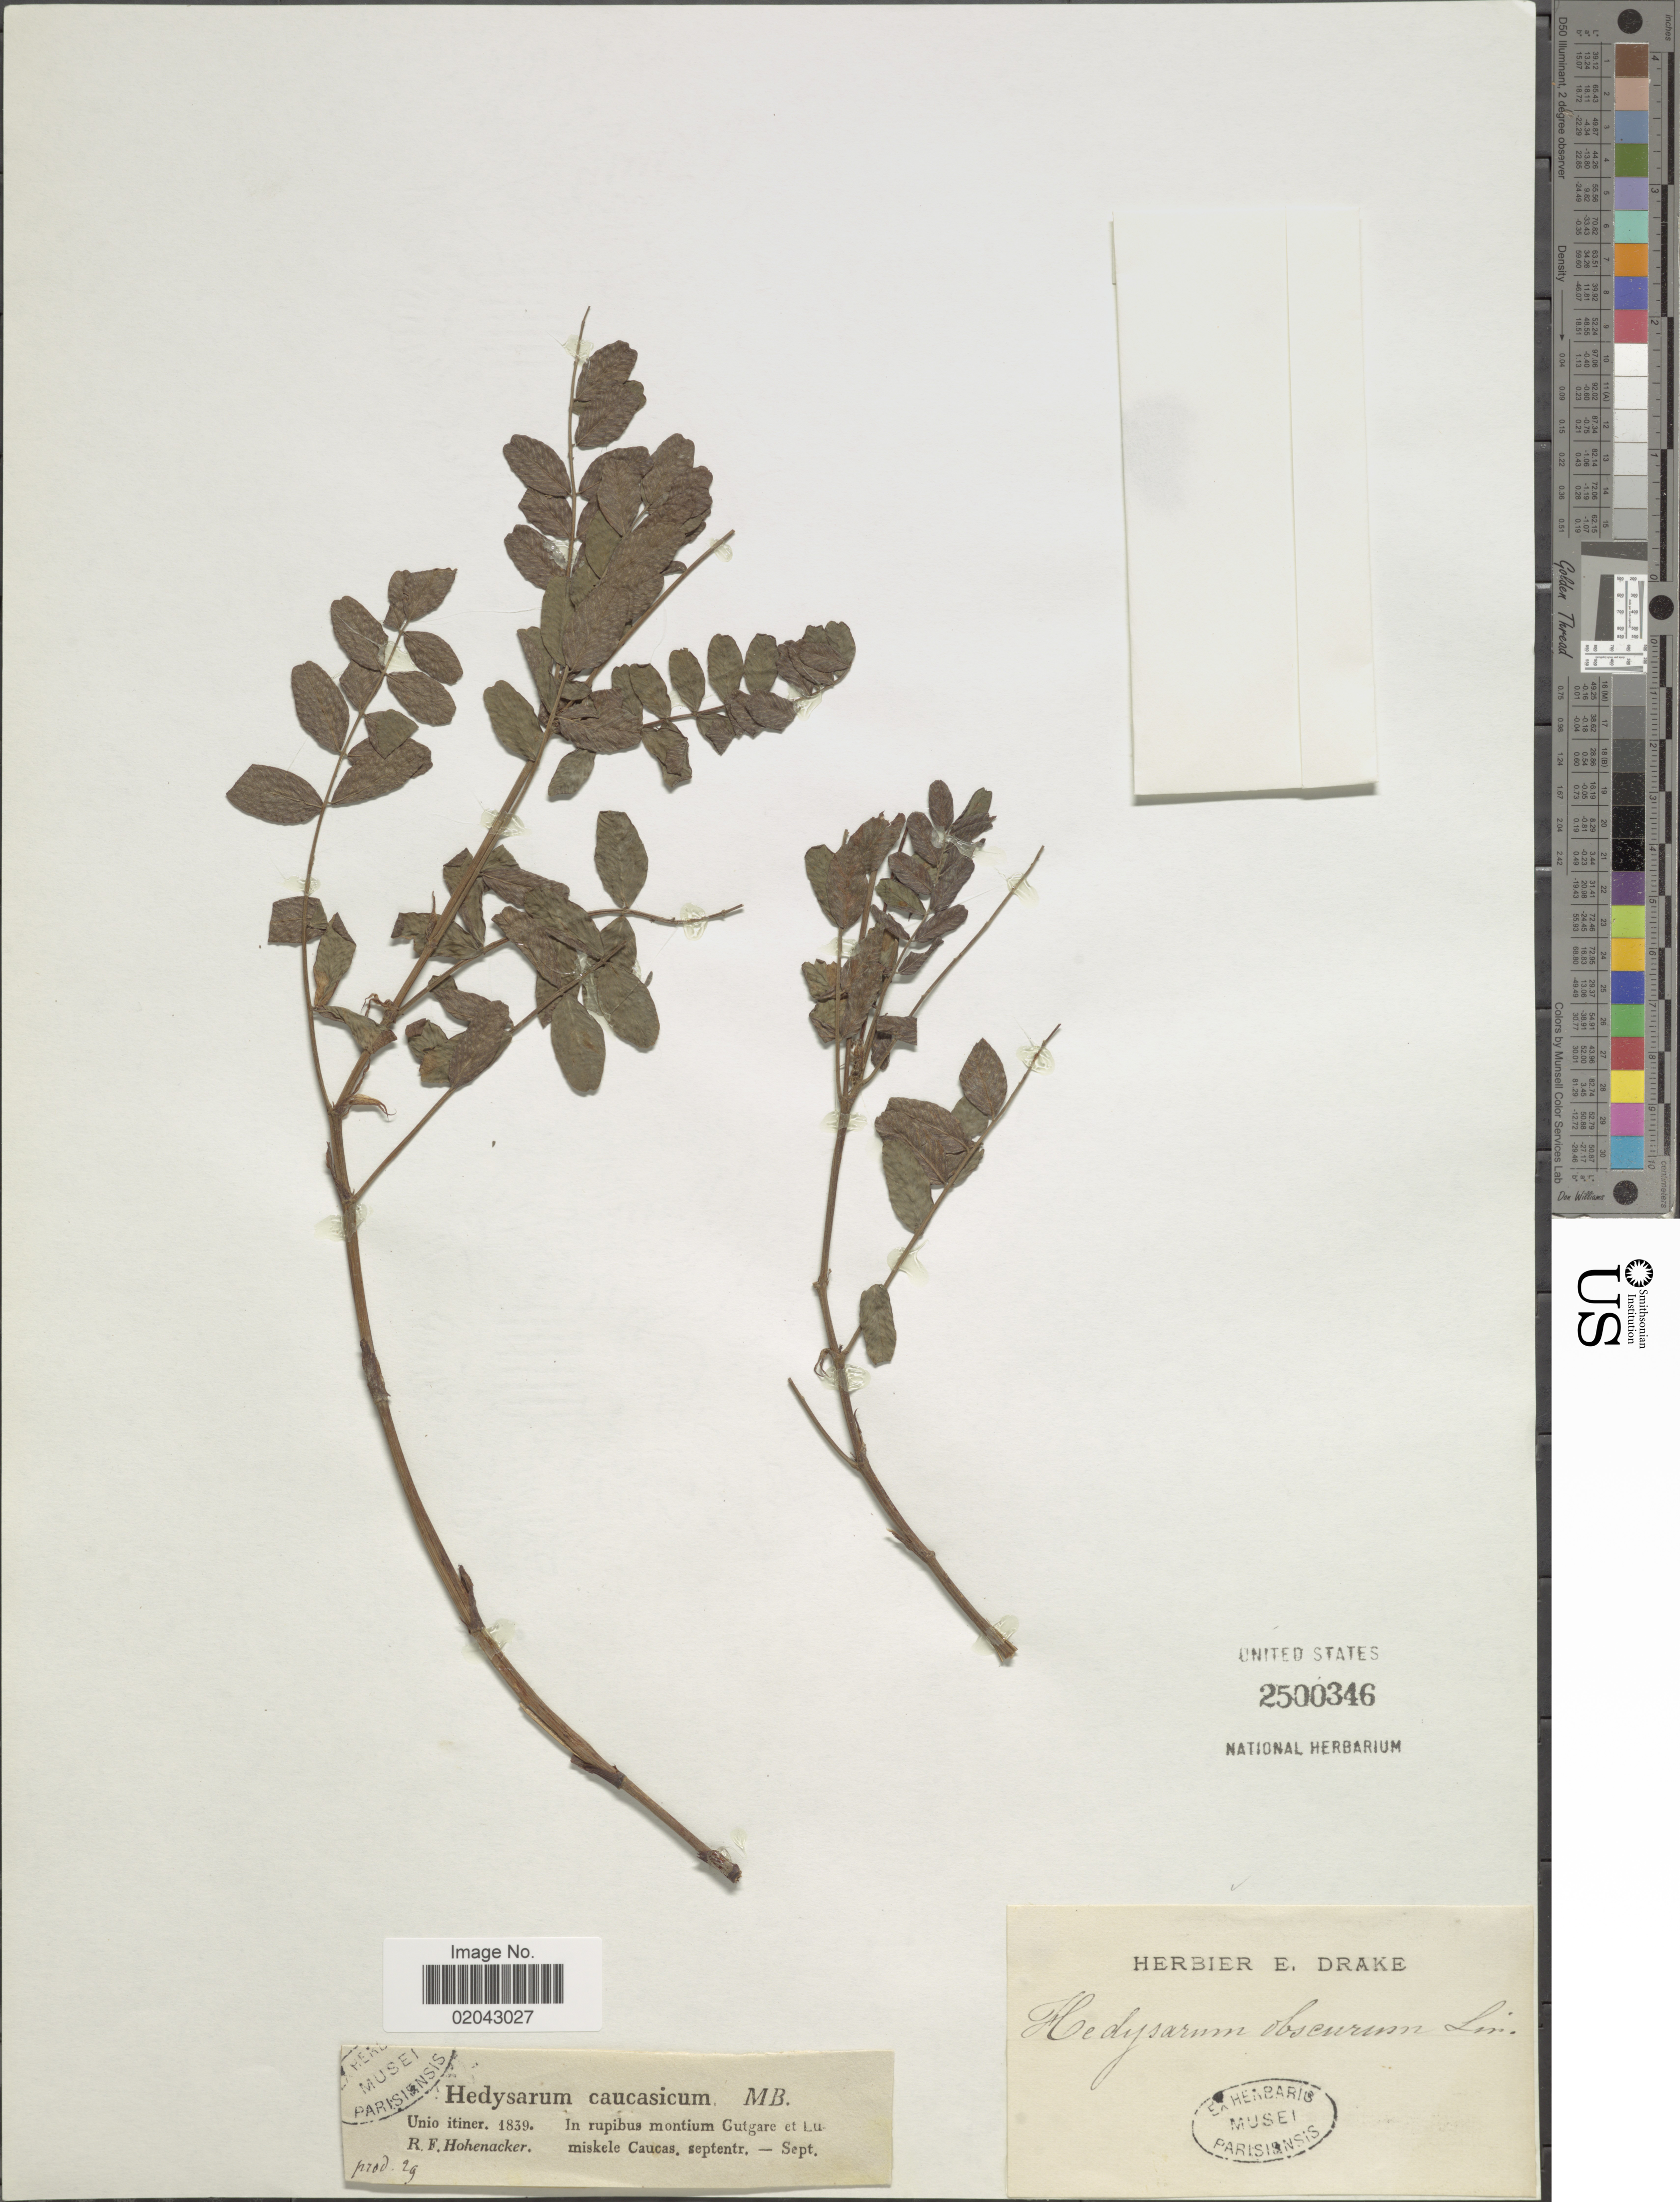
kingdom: Plantae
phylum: Tracheophyta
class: Magnoliopsida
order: Fabales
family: Fabaceae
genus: Hedysarum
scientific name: Hedysarum obscurum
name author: L.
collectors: R. F. Hohenacker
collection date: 1839-09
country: Georgia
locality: In rupibus montium Gutgare et Lumiskele. Caucas.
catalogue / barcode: US 2500346